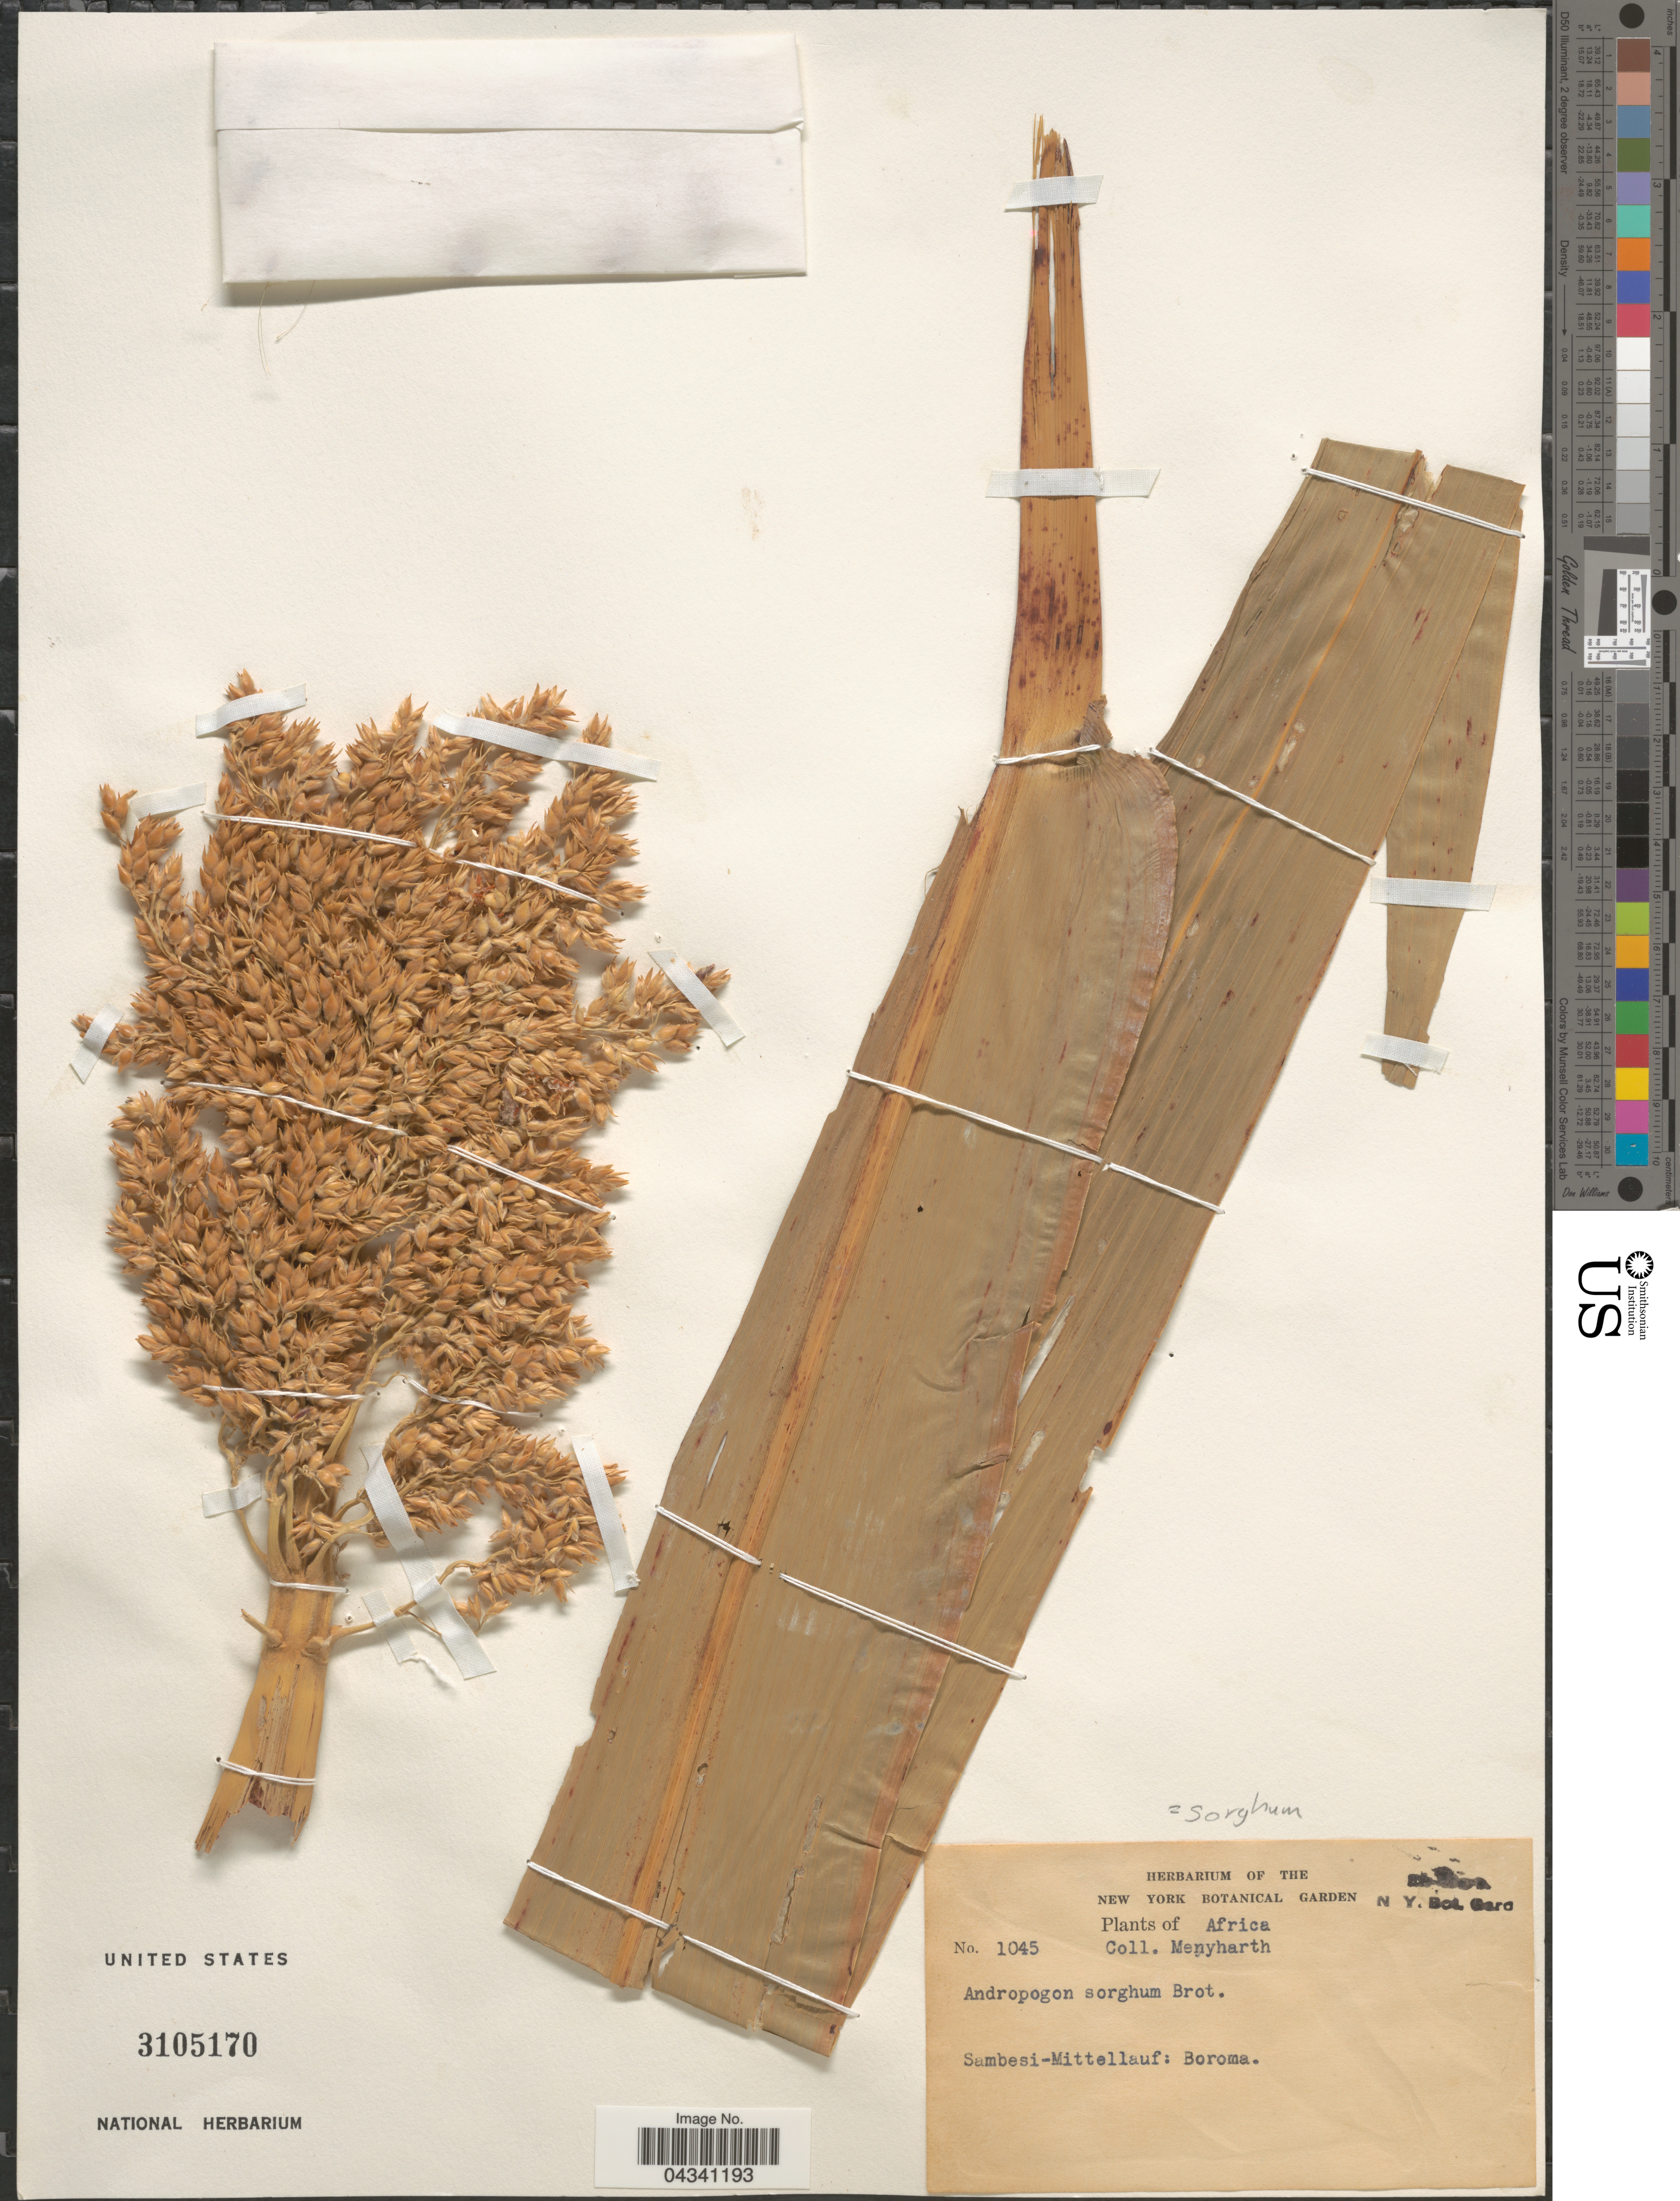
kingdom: Plantae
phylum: Tracheophyta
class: Liliopsida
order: Poales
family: Poaceae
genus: Sorghum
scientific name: Sorghum sp.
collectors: Menyharth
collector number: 1045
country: Mozambique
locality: Sambesi-Mittelauf: Boroma.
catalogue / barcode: US 3105170